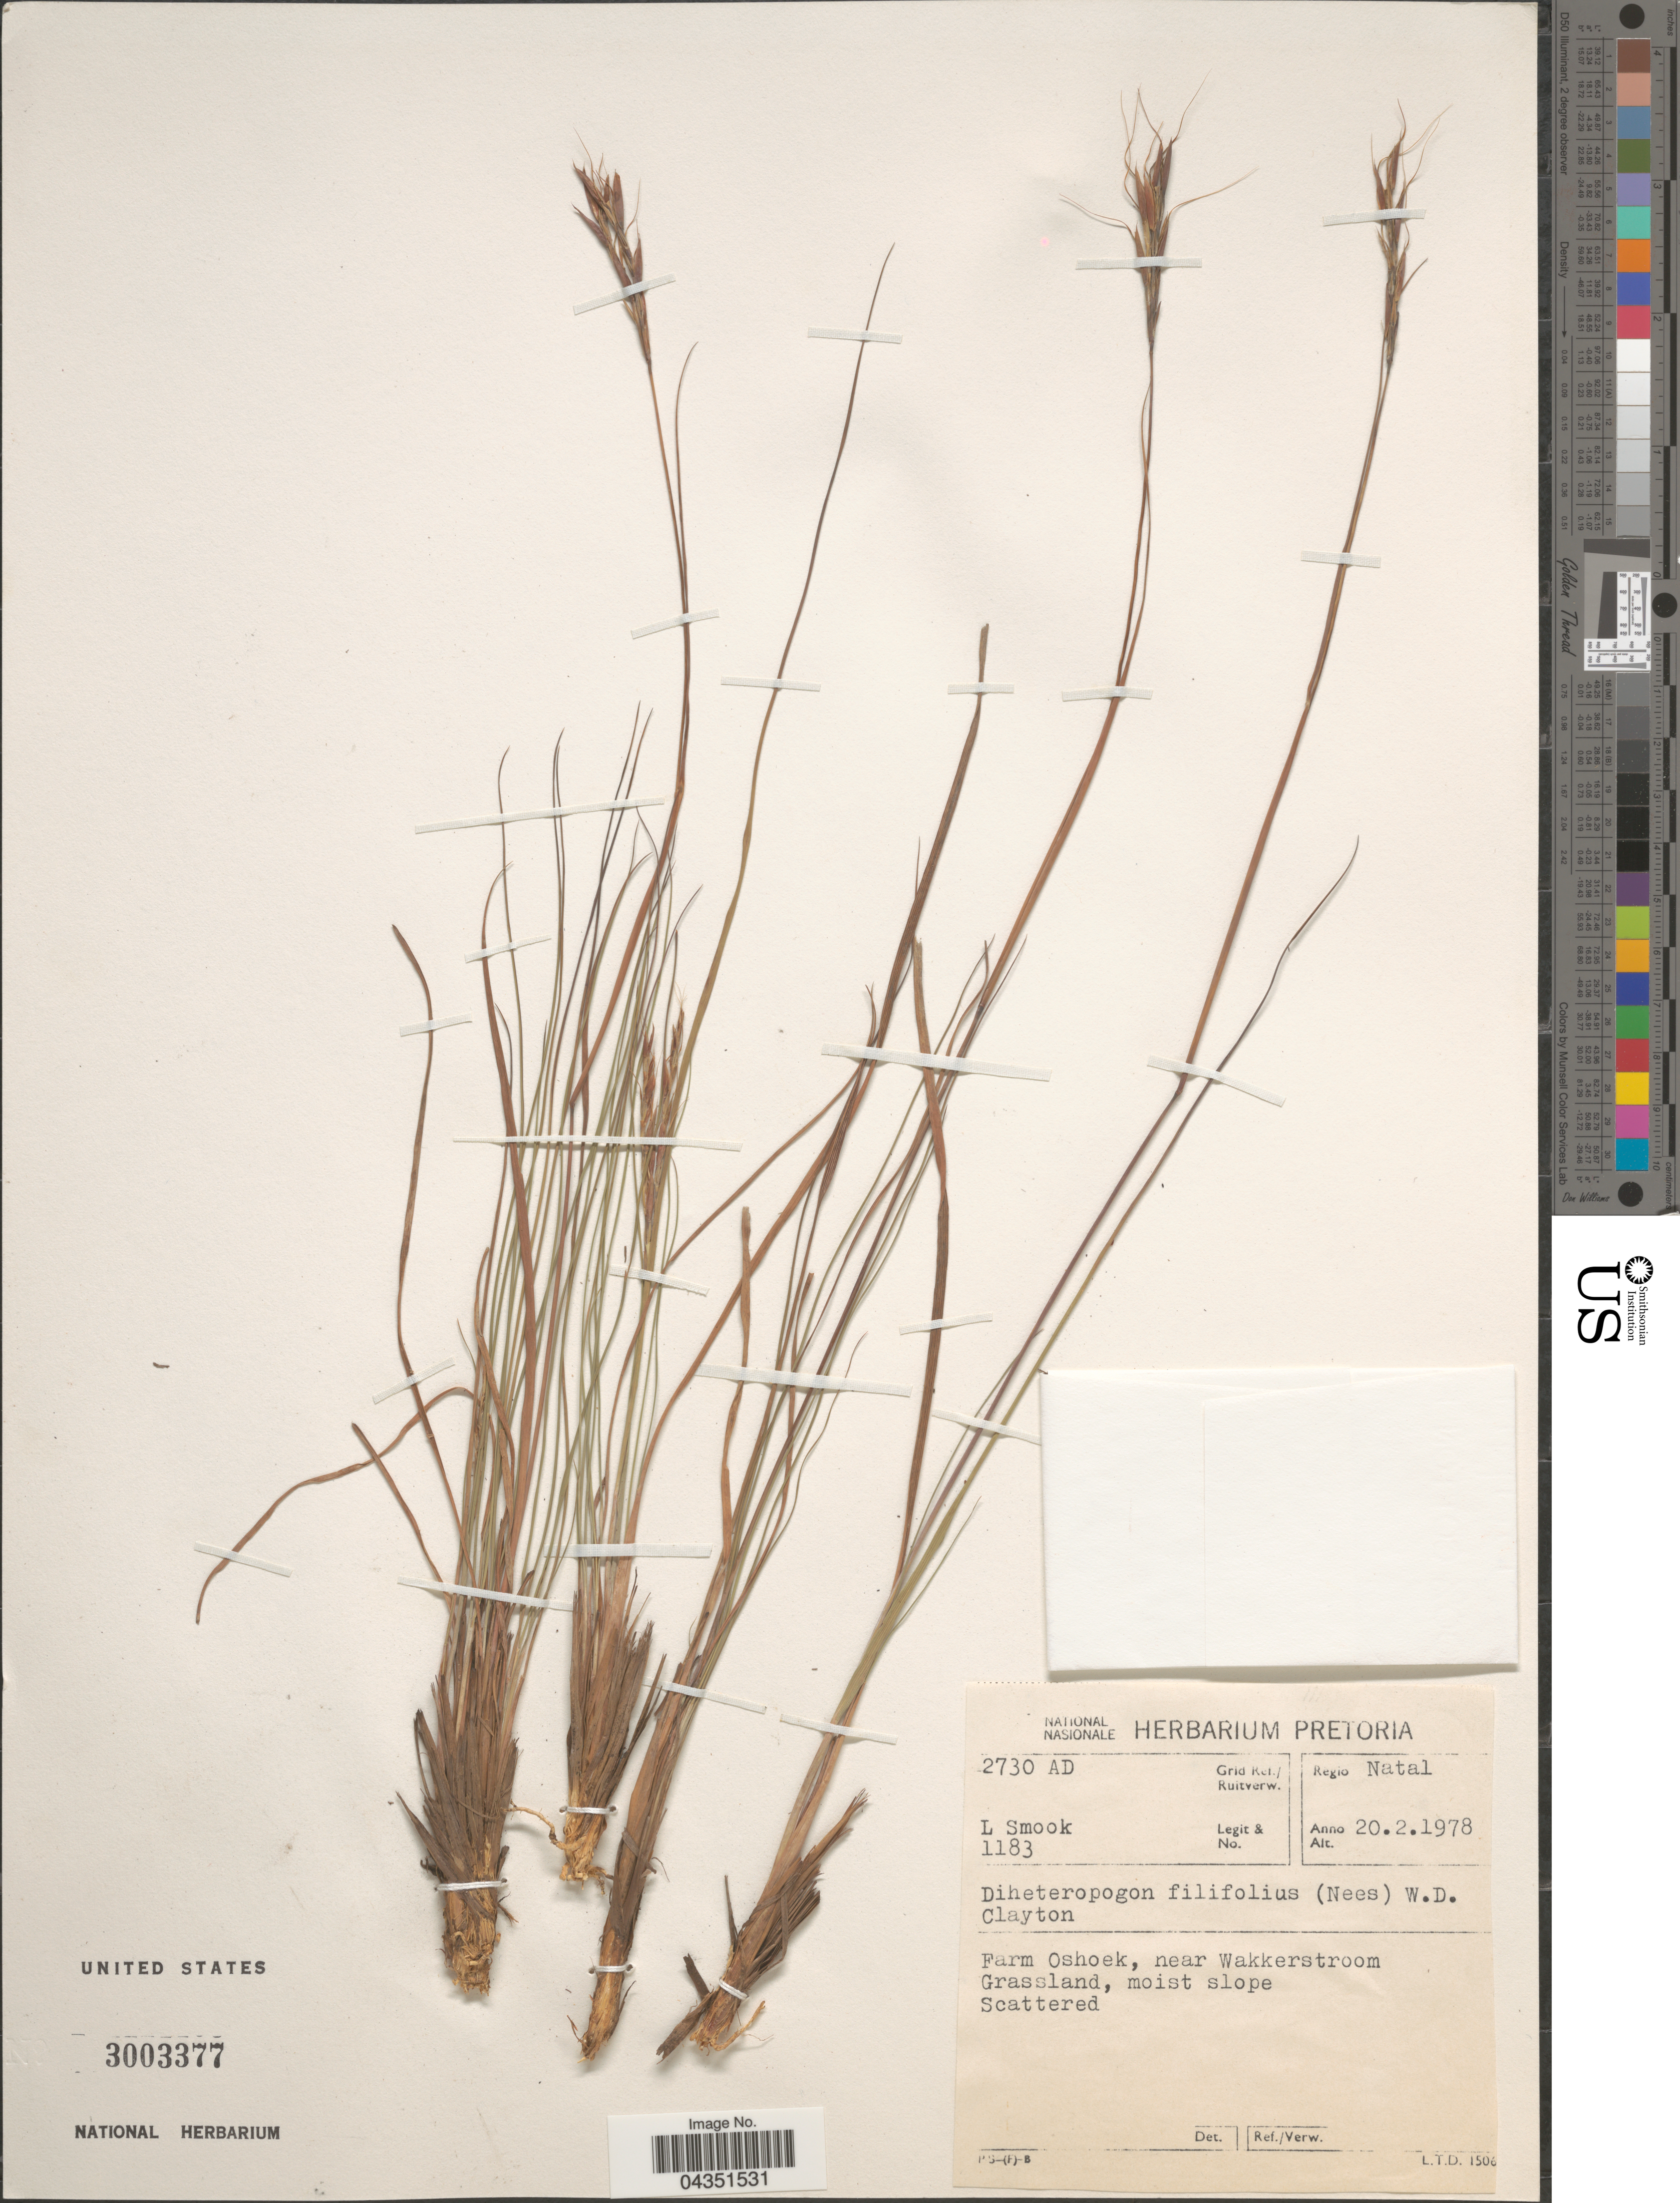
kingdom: Plantae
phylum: Tracheophyta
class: Liliopsida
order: Poales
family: Poaceae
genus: Diheteropogon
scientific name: Diheteropogon filifolius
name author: (Nees) Clayton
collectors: L. Smook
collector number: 1183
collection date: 1978-02-20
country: South Africa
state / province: KwaZulu-Natal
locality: Grid Ref./ Ruitverw. 2730 AD. Regio Natal. Farm Oshoek, near Wakkerstroom.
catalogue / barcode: US 3003377